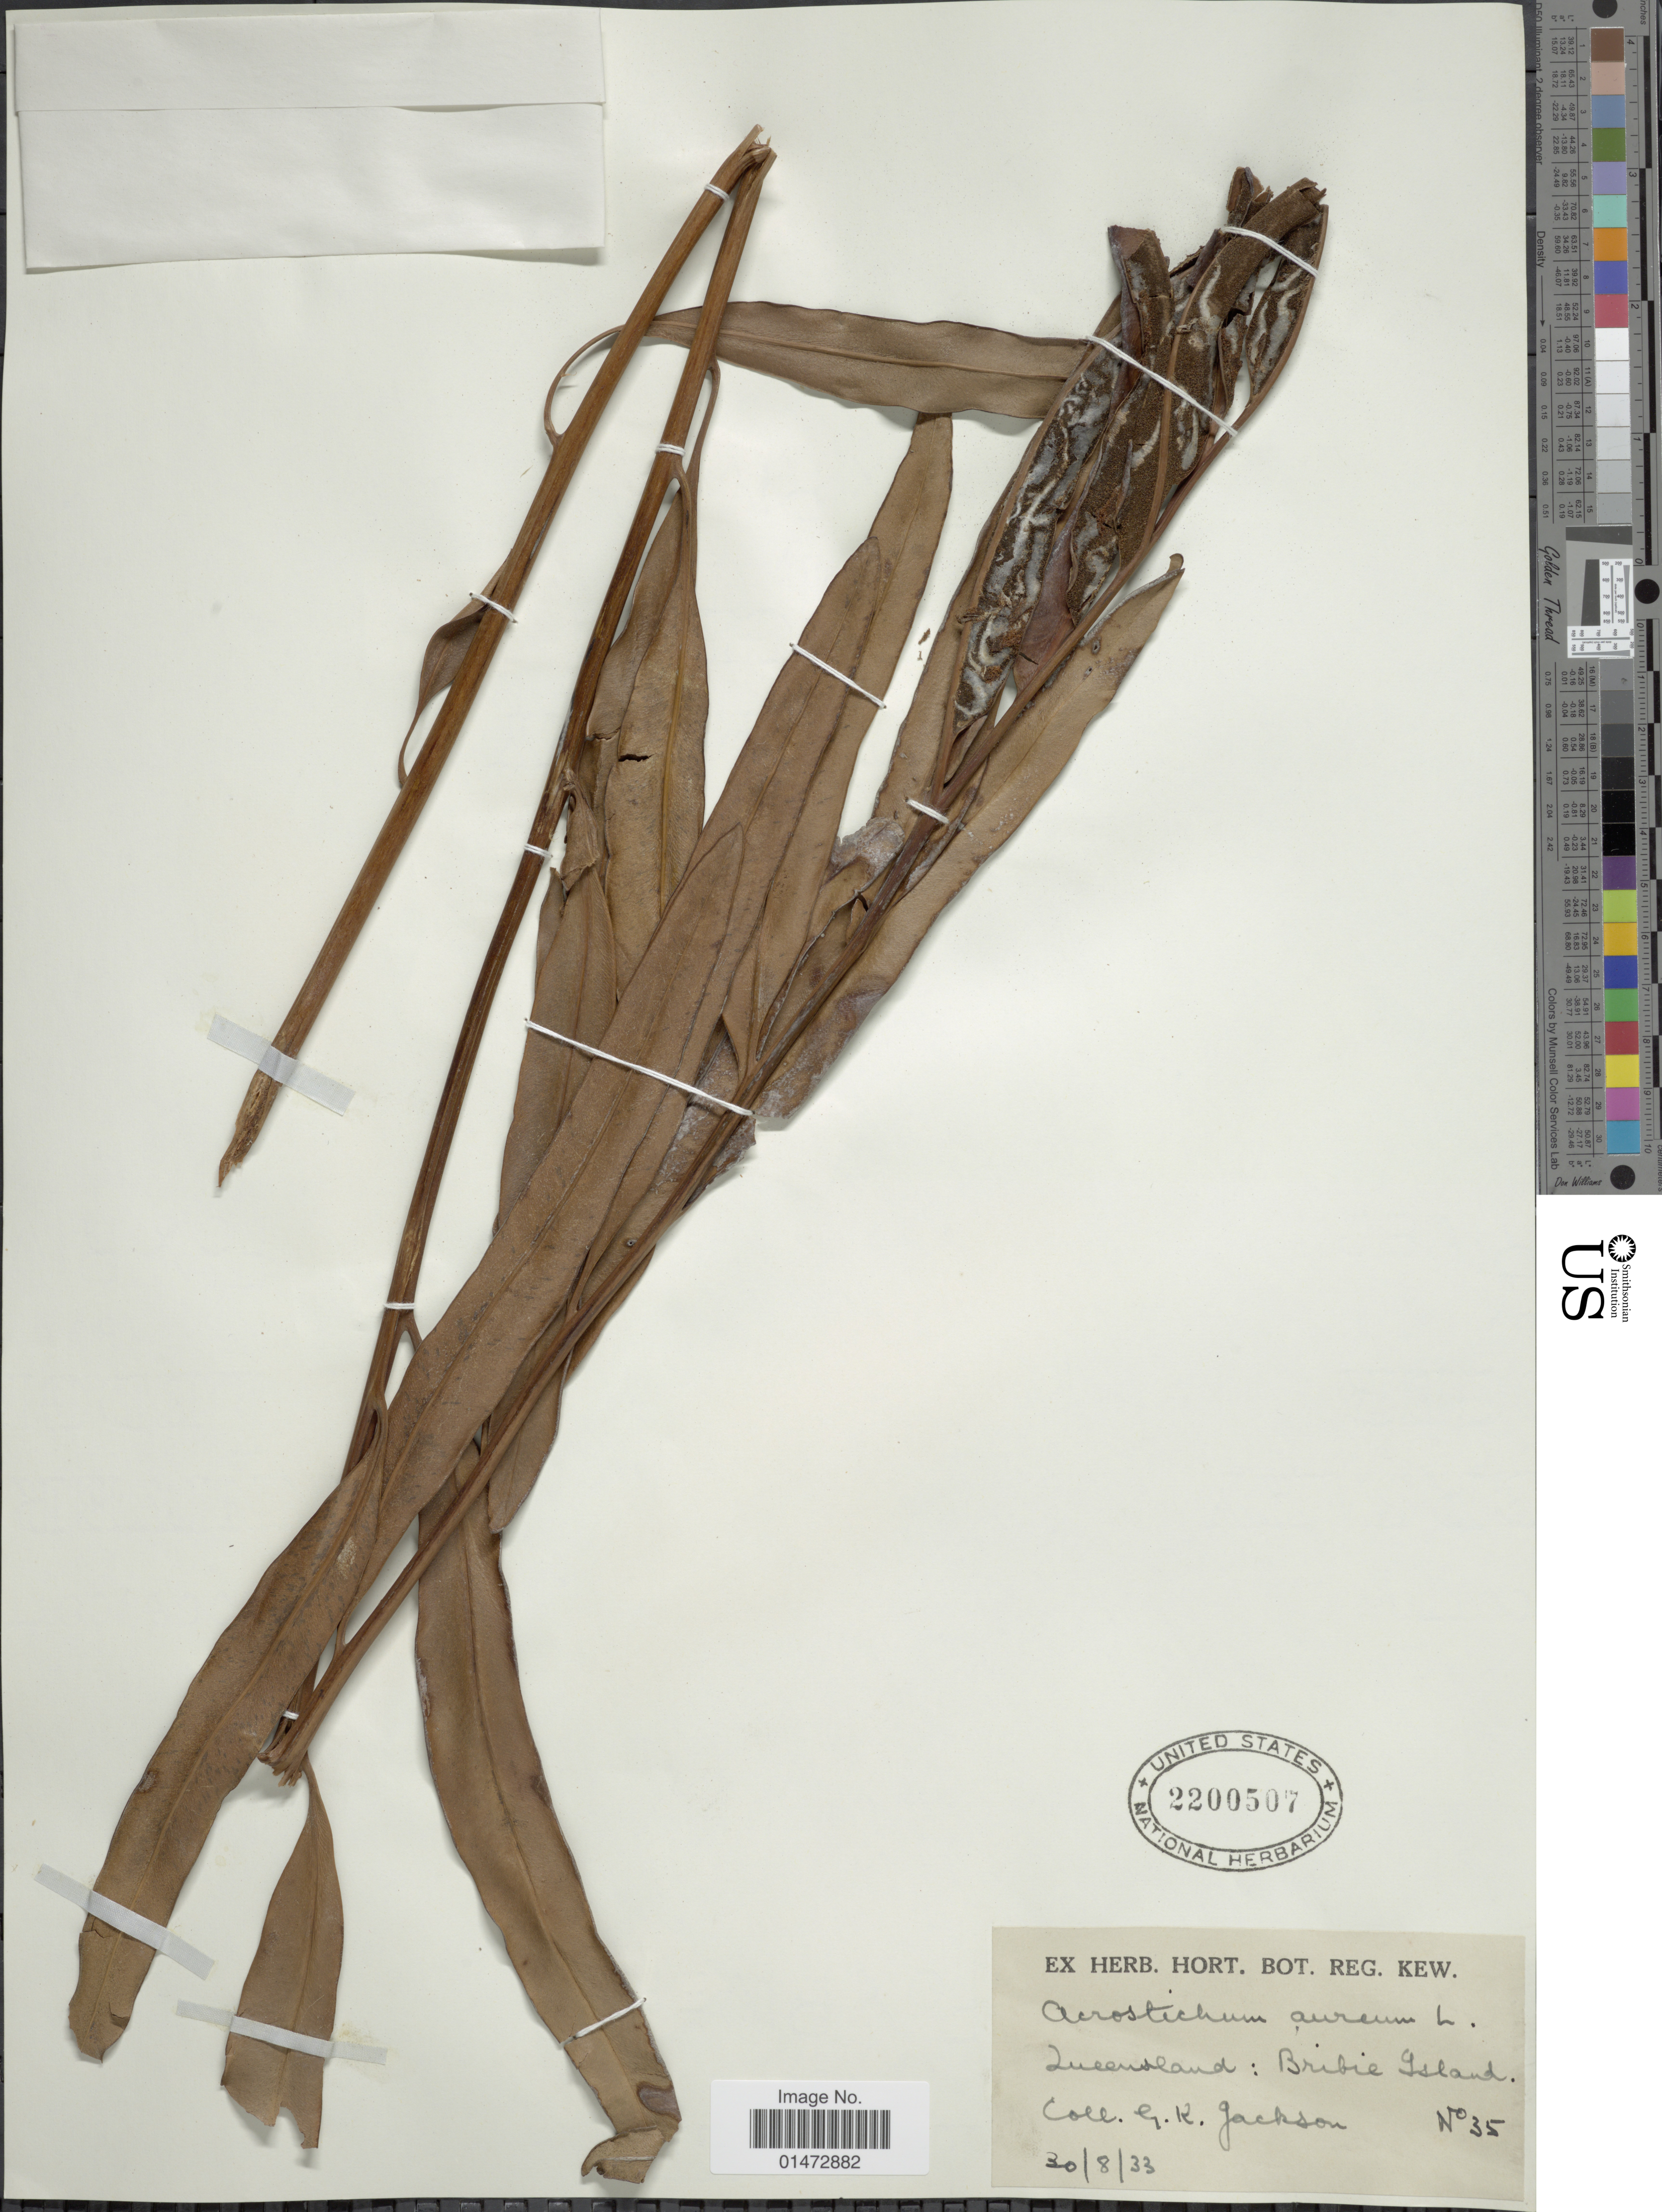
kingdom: Plantae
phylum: Tracheophyta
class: Polypodiopsida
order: Polypodiales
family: Pteridaceae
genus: Acrostichum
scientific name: Acrostichum aureum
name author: L.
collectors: G. Jackson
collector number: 35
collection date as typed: Transcribed d/m/y: 30/8/33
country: Australia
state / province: Queensland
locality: Bribie Island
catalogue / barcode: US 2200507